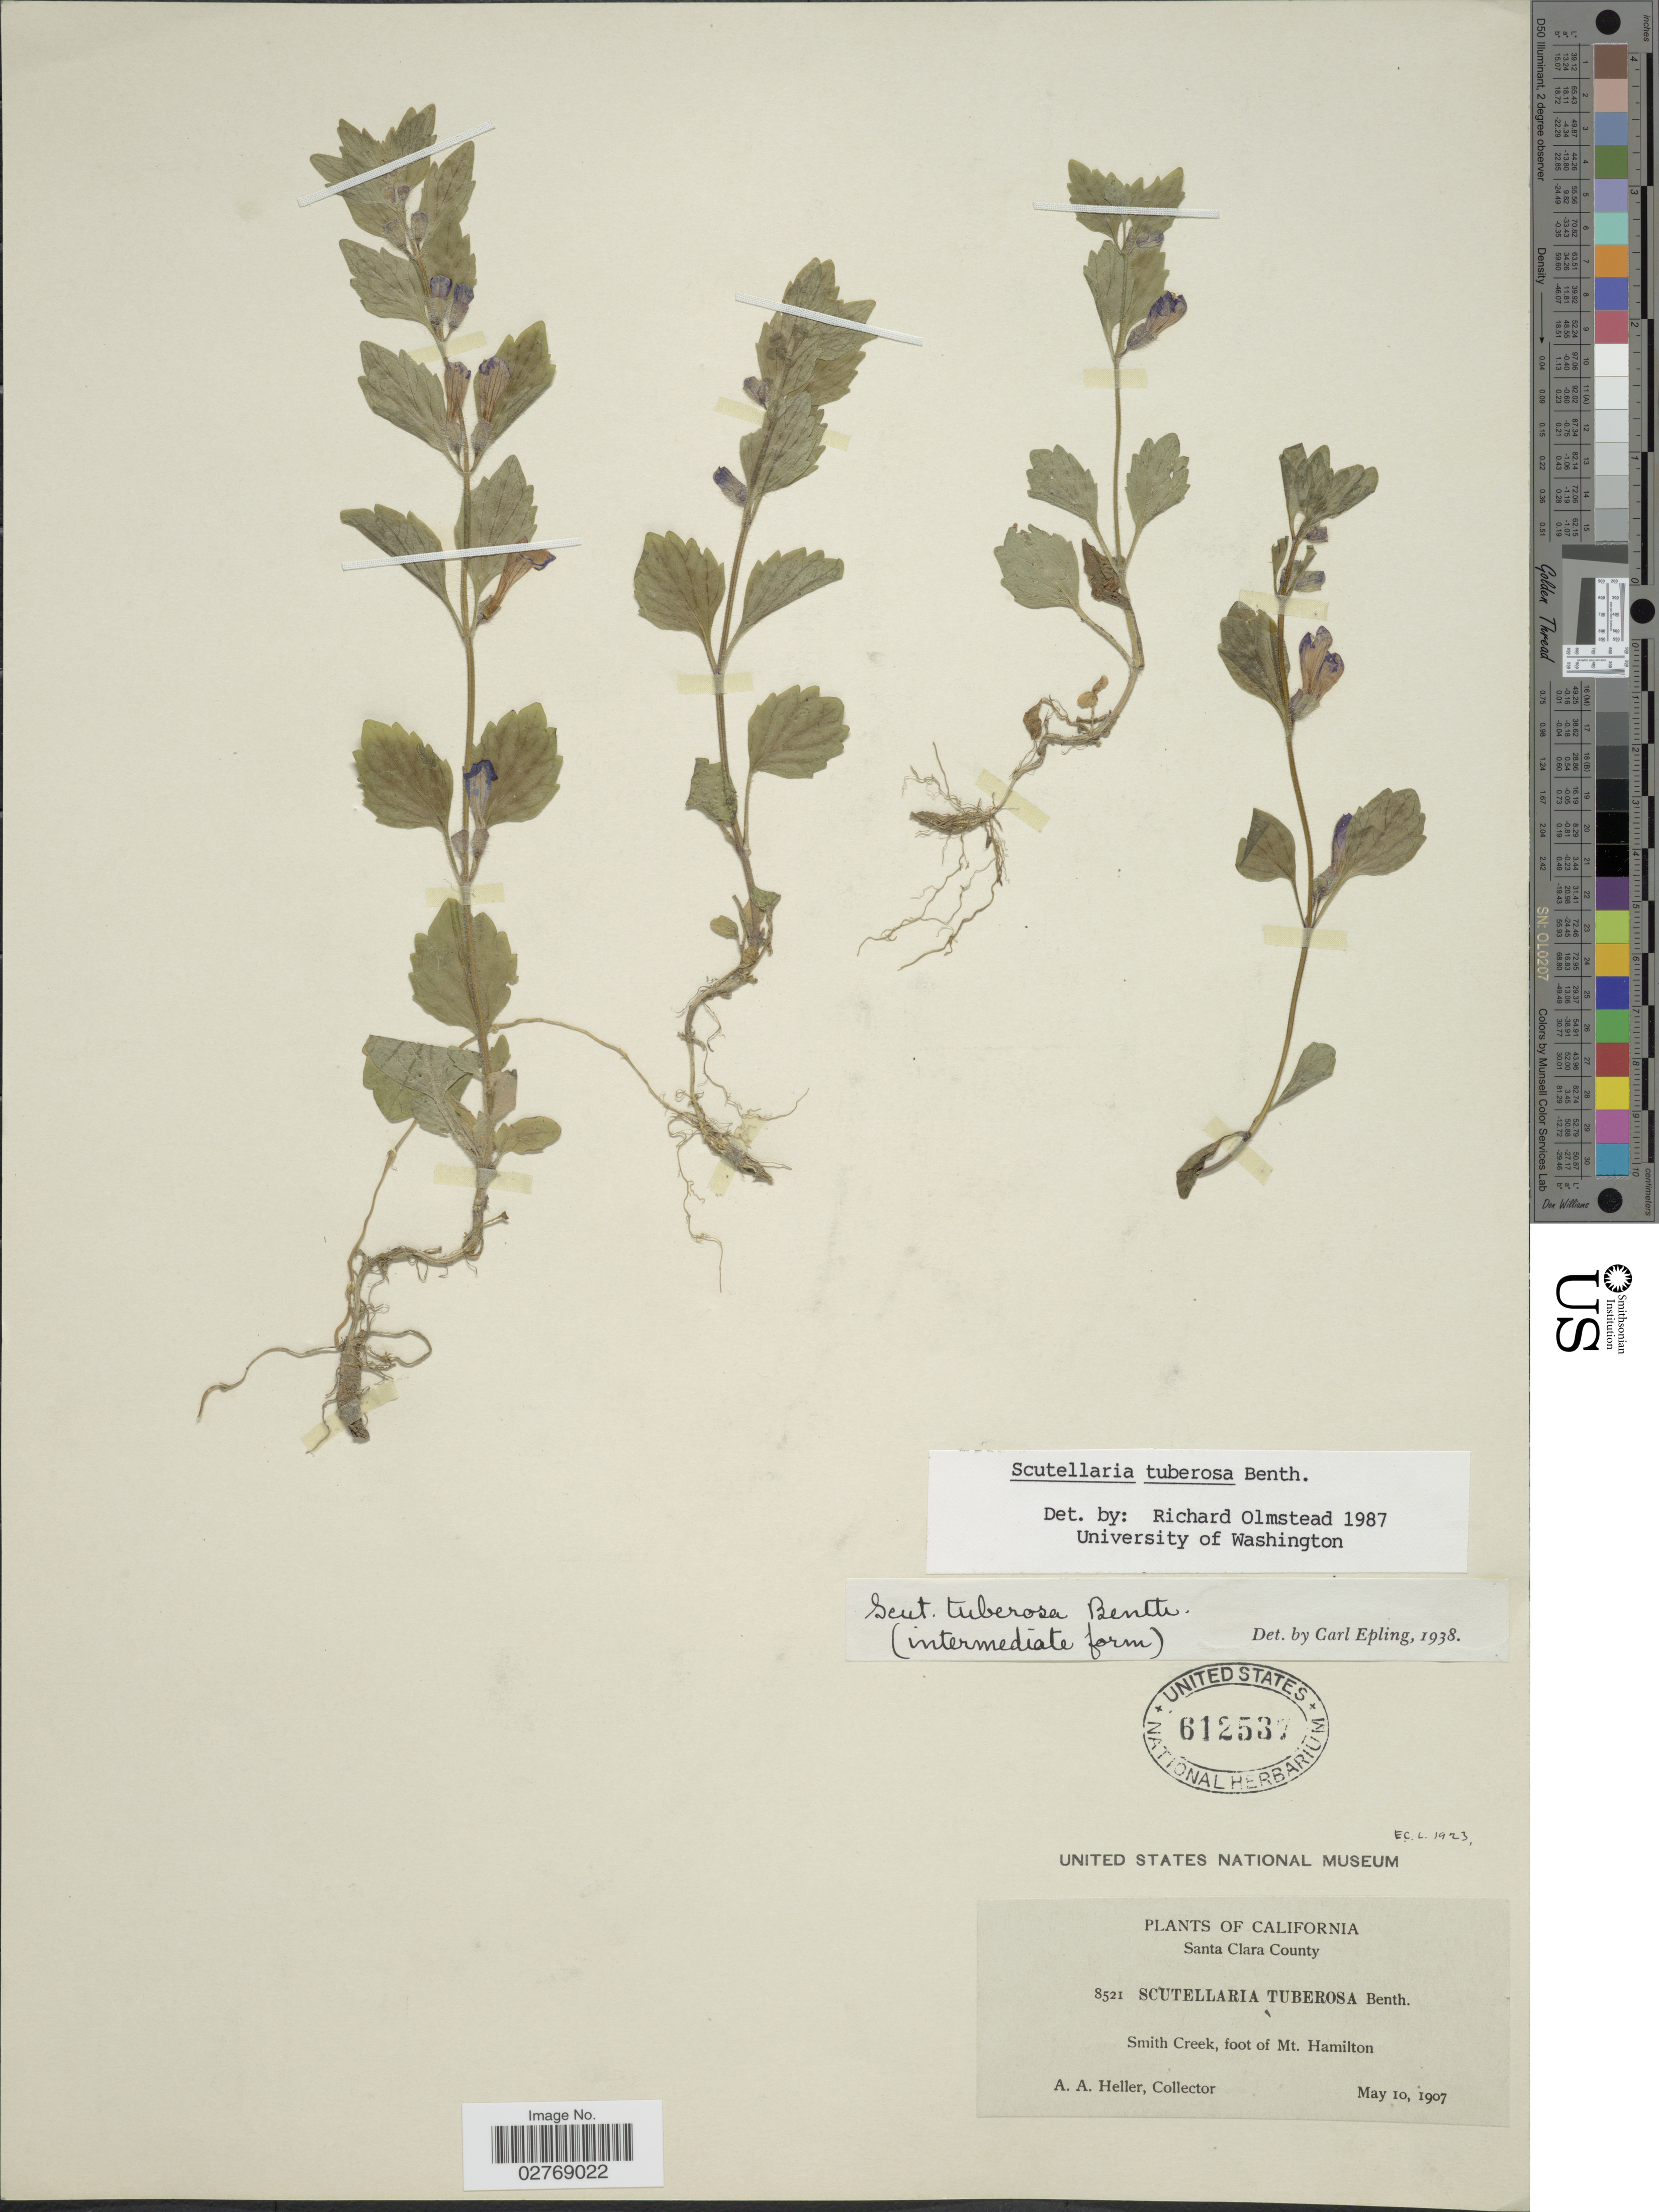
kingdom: Plantae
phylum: Tracheophyta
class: Magnoliopsida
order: Lamiales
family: Lamiaceae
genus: Scutellaria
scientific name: Scutellaria tuberosa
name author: Benth.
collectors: A. A. Heller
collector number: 8521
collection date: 1907-05-10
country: United States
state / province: California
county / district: Santa Clara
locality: Santa Clara County, Smith Creek, foot of Mt. Hamilton.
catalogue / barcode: US 612537